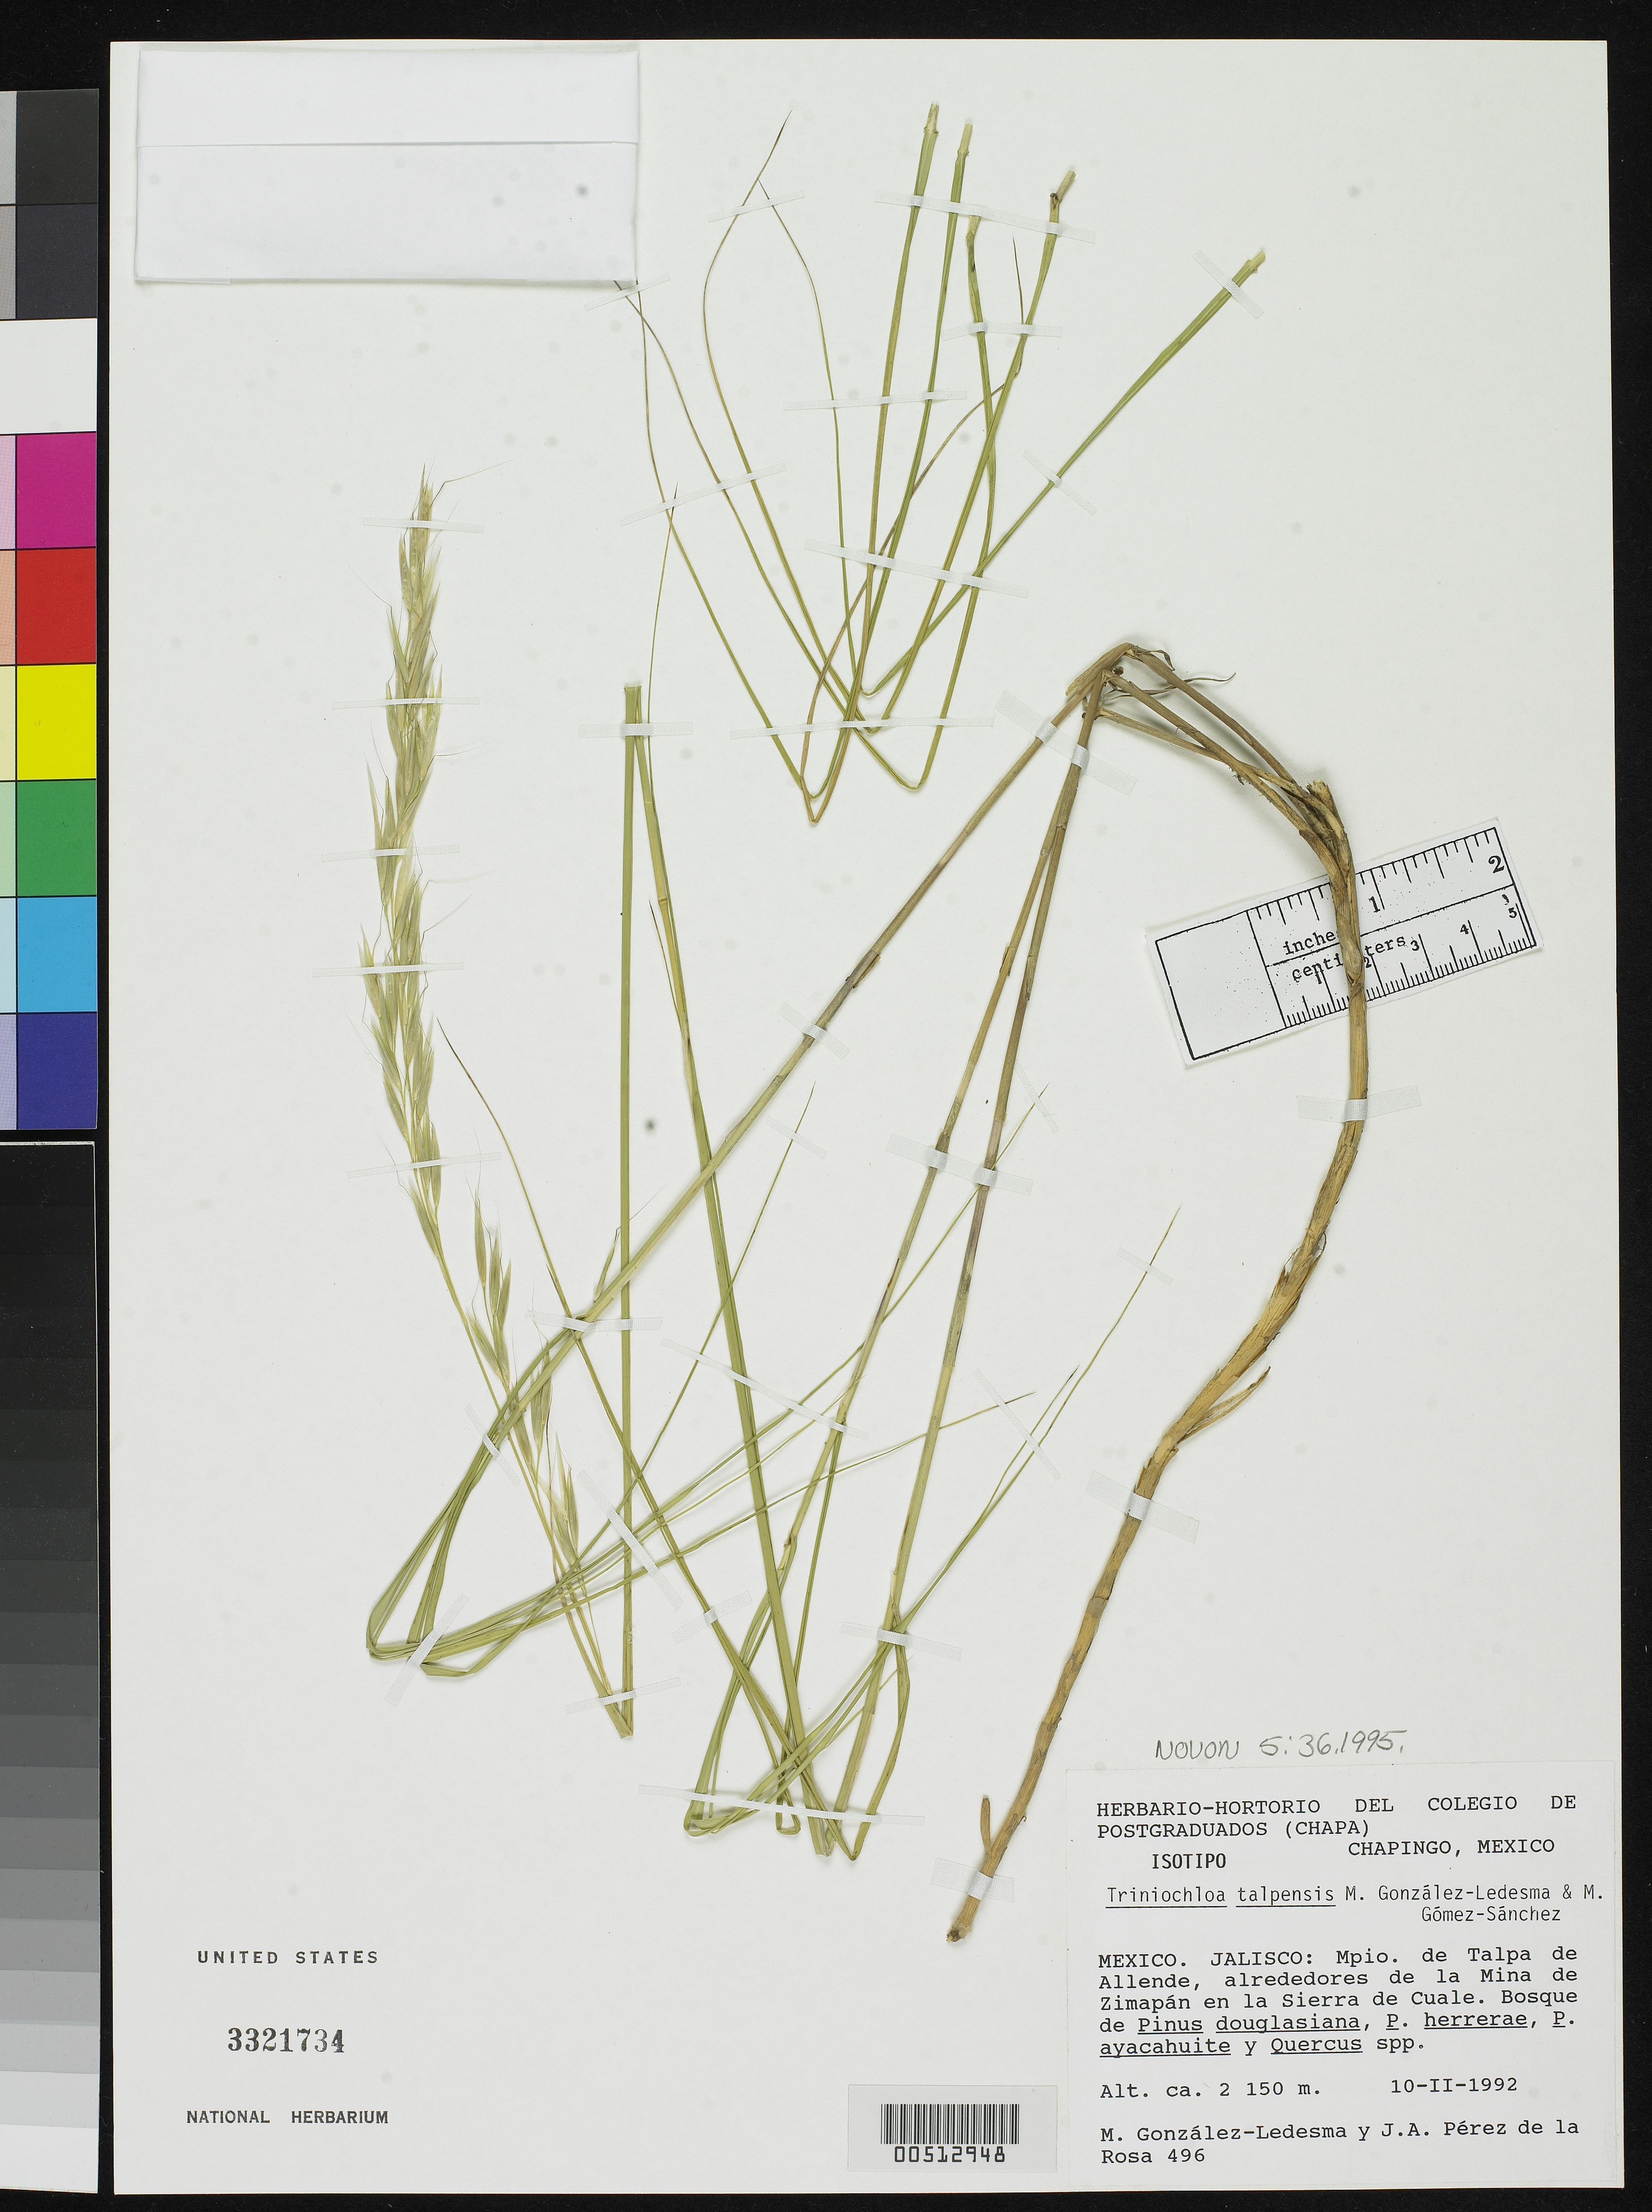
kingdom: Plantae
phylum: Tracheophyta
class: Liliopsida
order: Poales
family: Poaceae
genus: Triniochloa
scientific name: Triniochloa talpensis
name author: Gonz.-Led. & Gómez-Sanchez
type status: Isotype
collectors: M. González-Ledesma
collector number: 496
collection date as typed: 10 Feb 1992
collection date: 1992-02-10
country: Mexico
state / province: Jalisco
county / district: Talpa de Allende Mun.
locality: Alrededores de la Mina de Zimapan en la Sierra de Cuale. [The environs of the mine of Zimapan in the Sierra of Cuale.]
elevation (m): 2150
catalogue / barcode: US 3321734